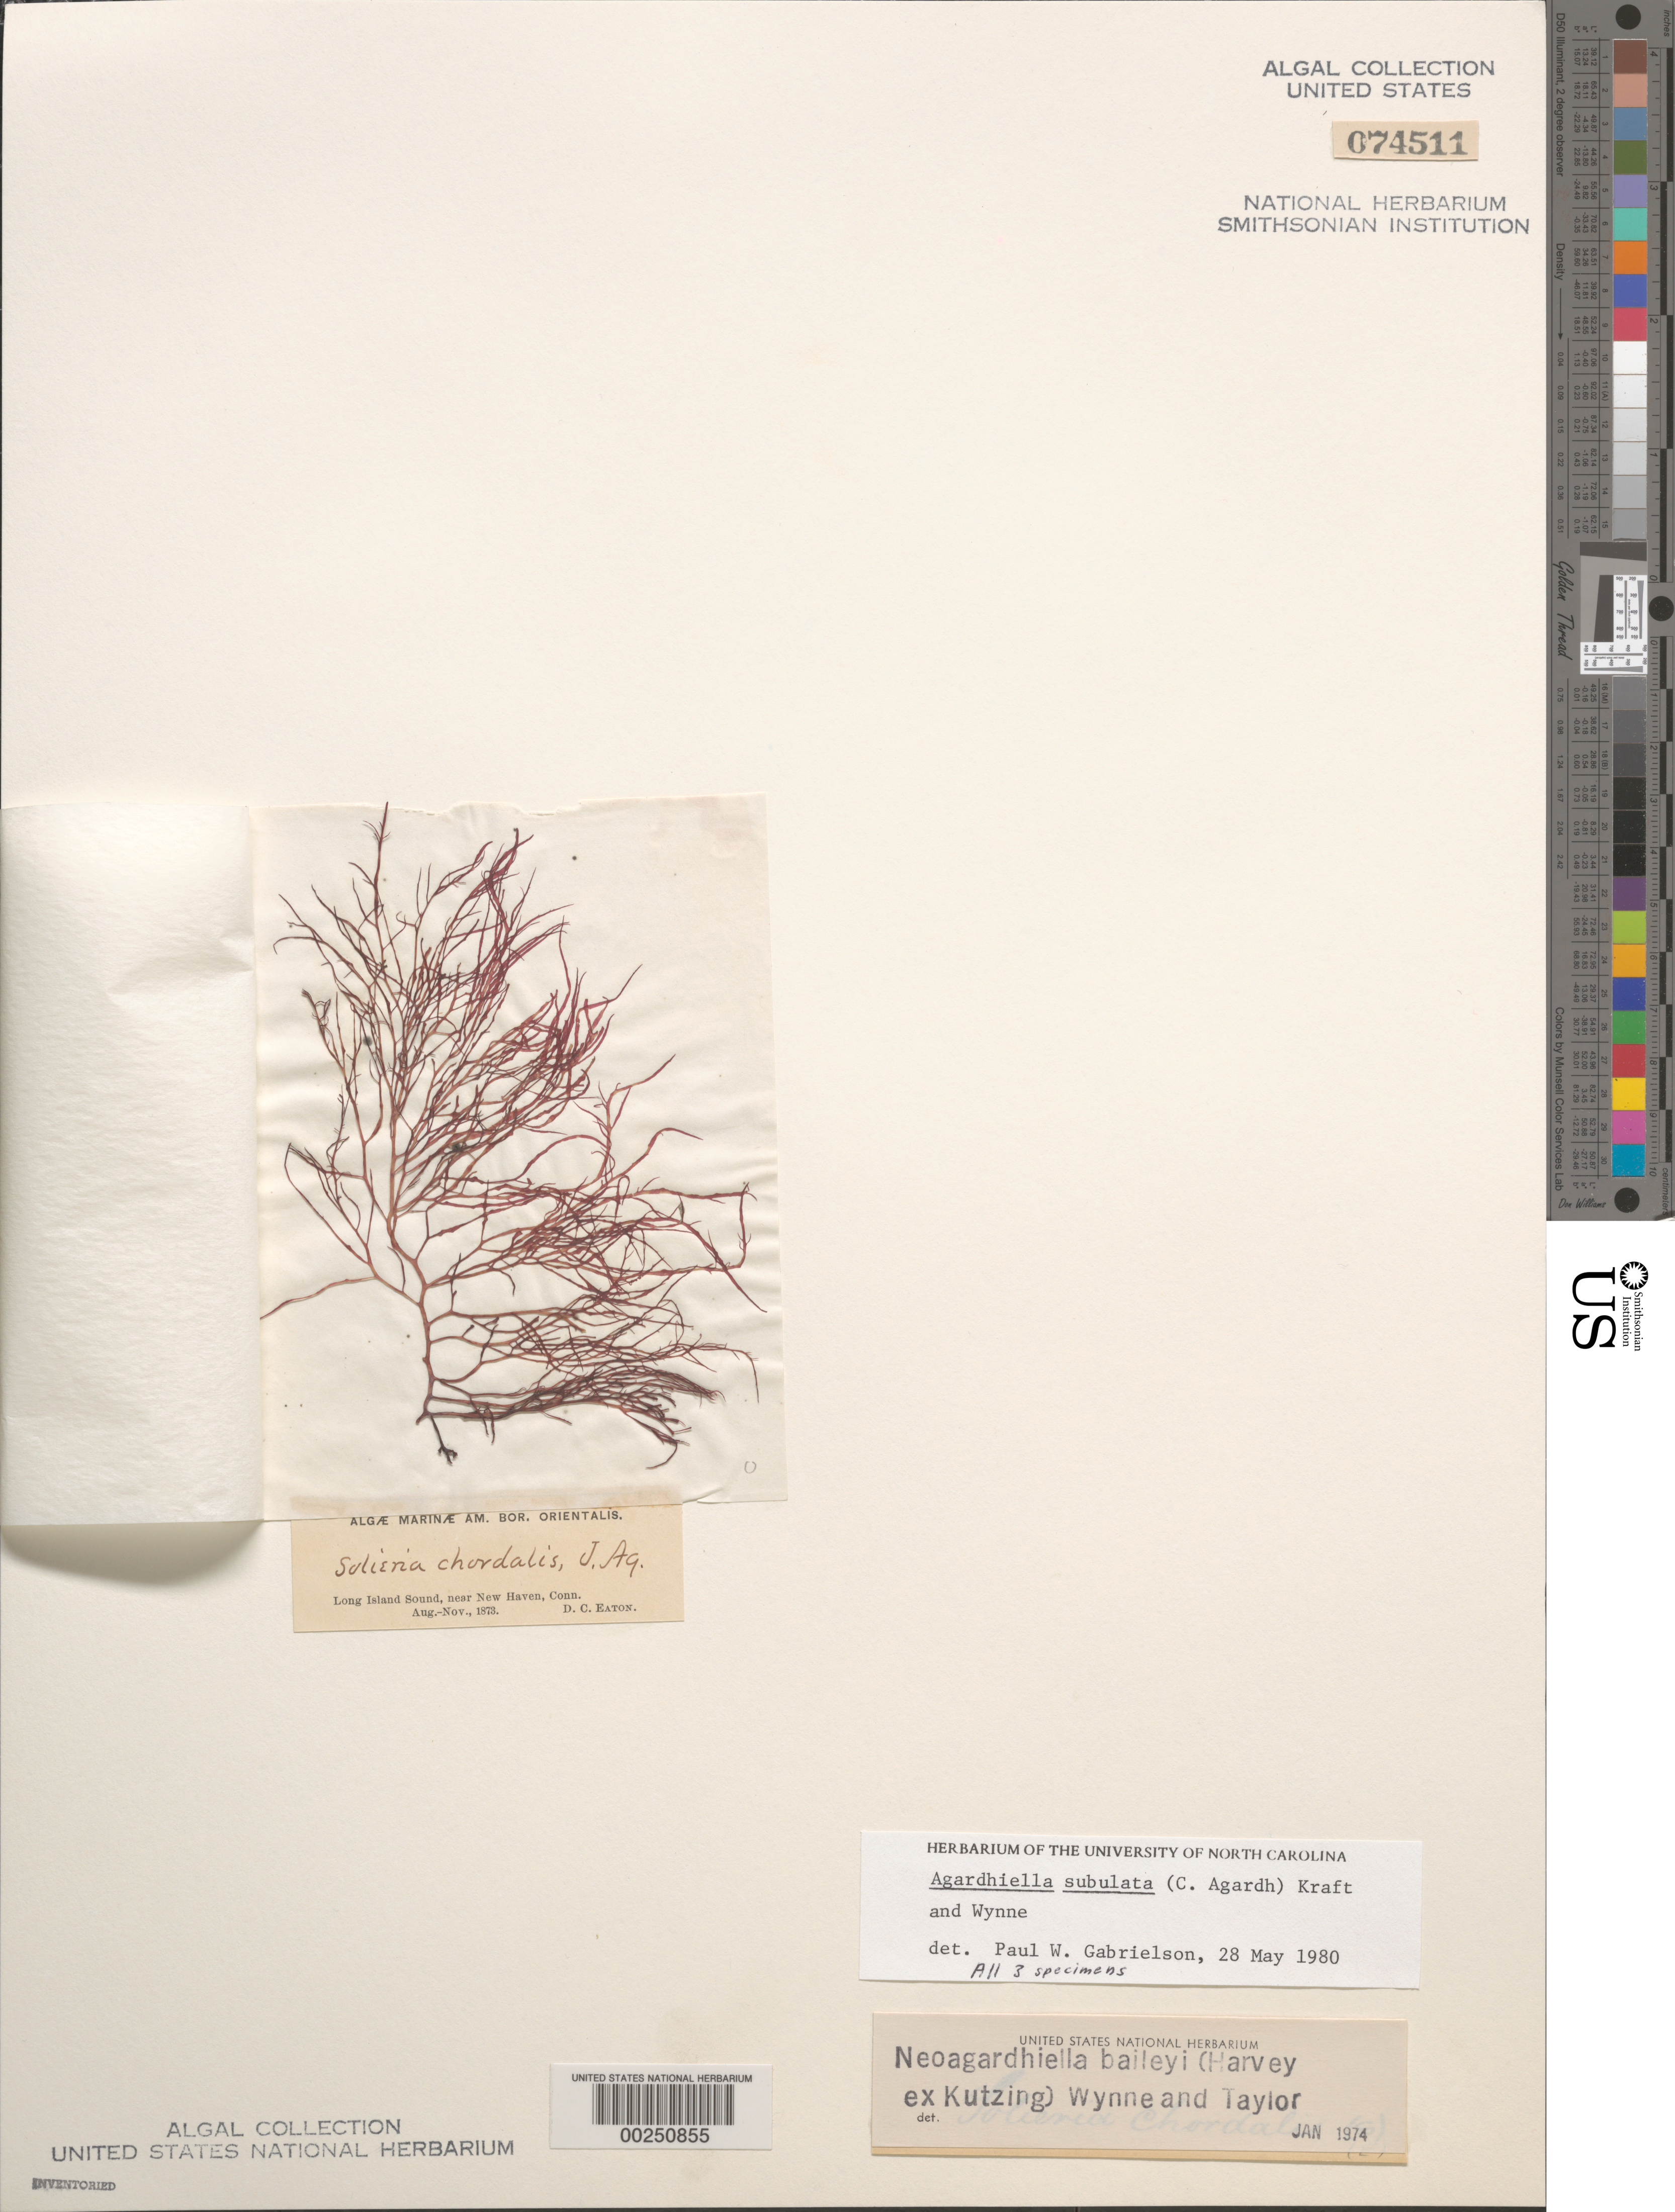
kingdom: Plantae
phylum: Rhodophyta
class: Florideophyceae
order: Gigartinales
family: Solieriaceae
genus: Agardhiella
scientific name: Agardhiella subulata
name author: (C. Agardh) G.T.Kraft & M.J. Wynne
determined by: Gabrielson, P. W.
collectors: D. C. Eaton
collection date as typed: Aug 1873 to -- Nov 1873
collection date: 1873-08/1873-11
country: United States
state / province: Connecticut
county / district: New Haven County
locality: Long Island Sound, near New Haven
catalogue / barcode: US 74511